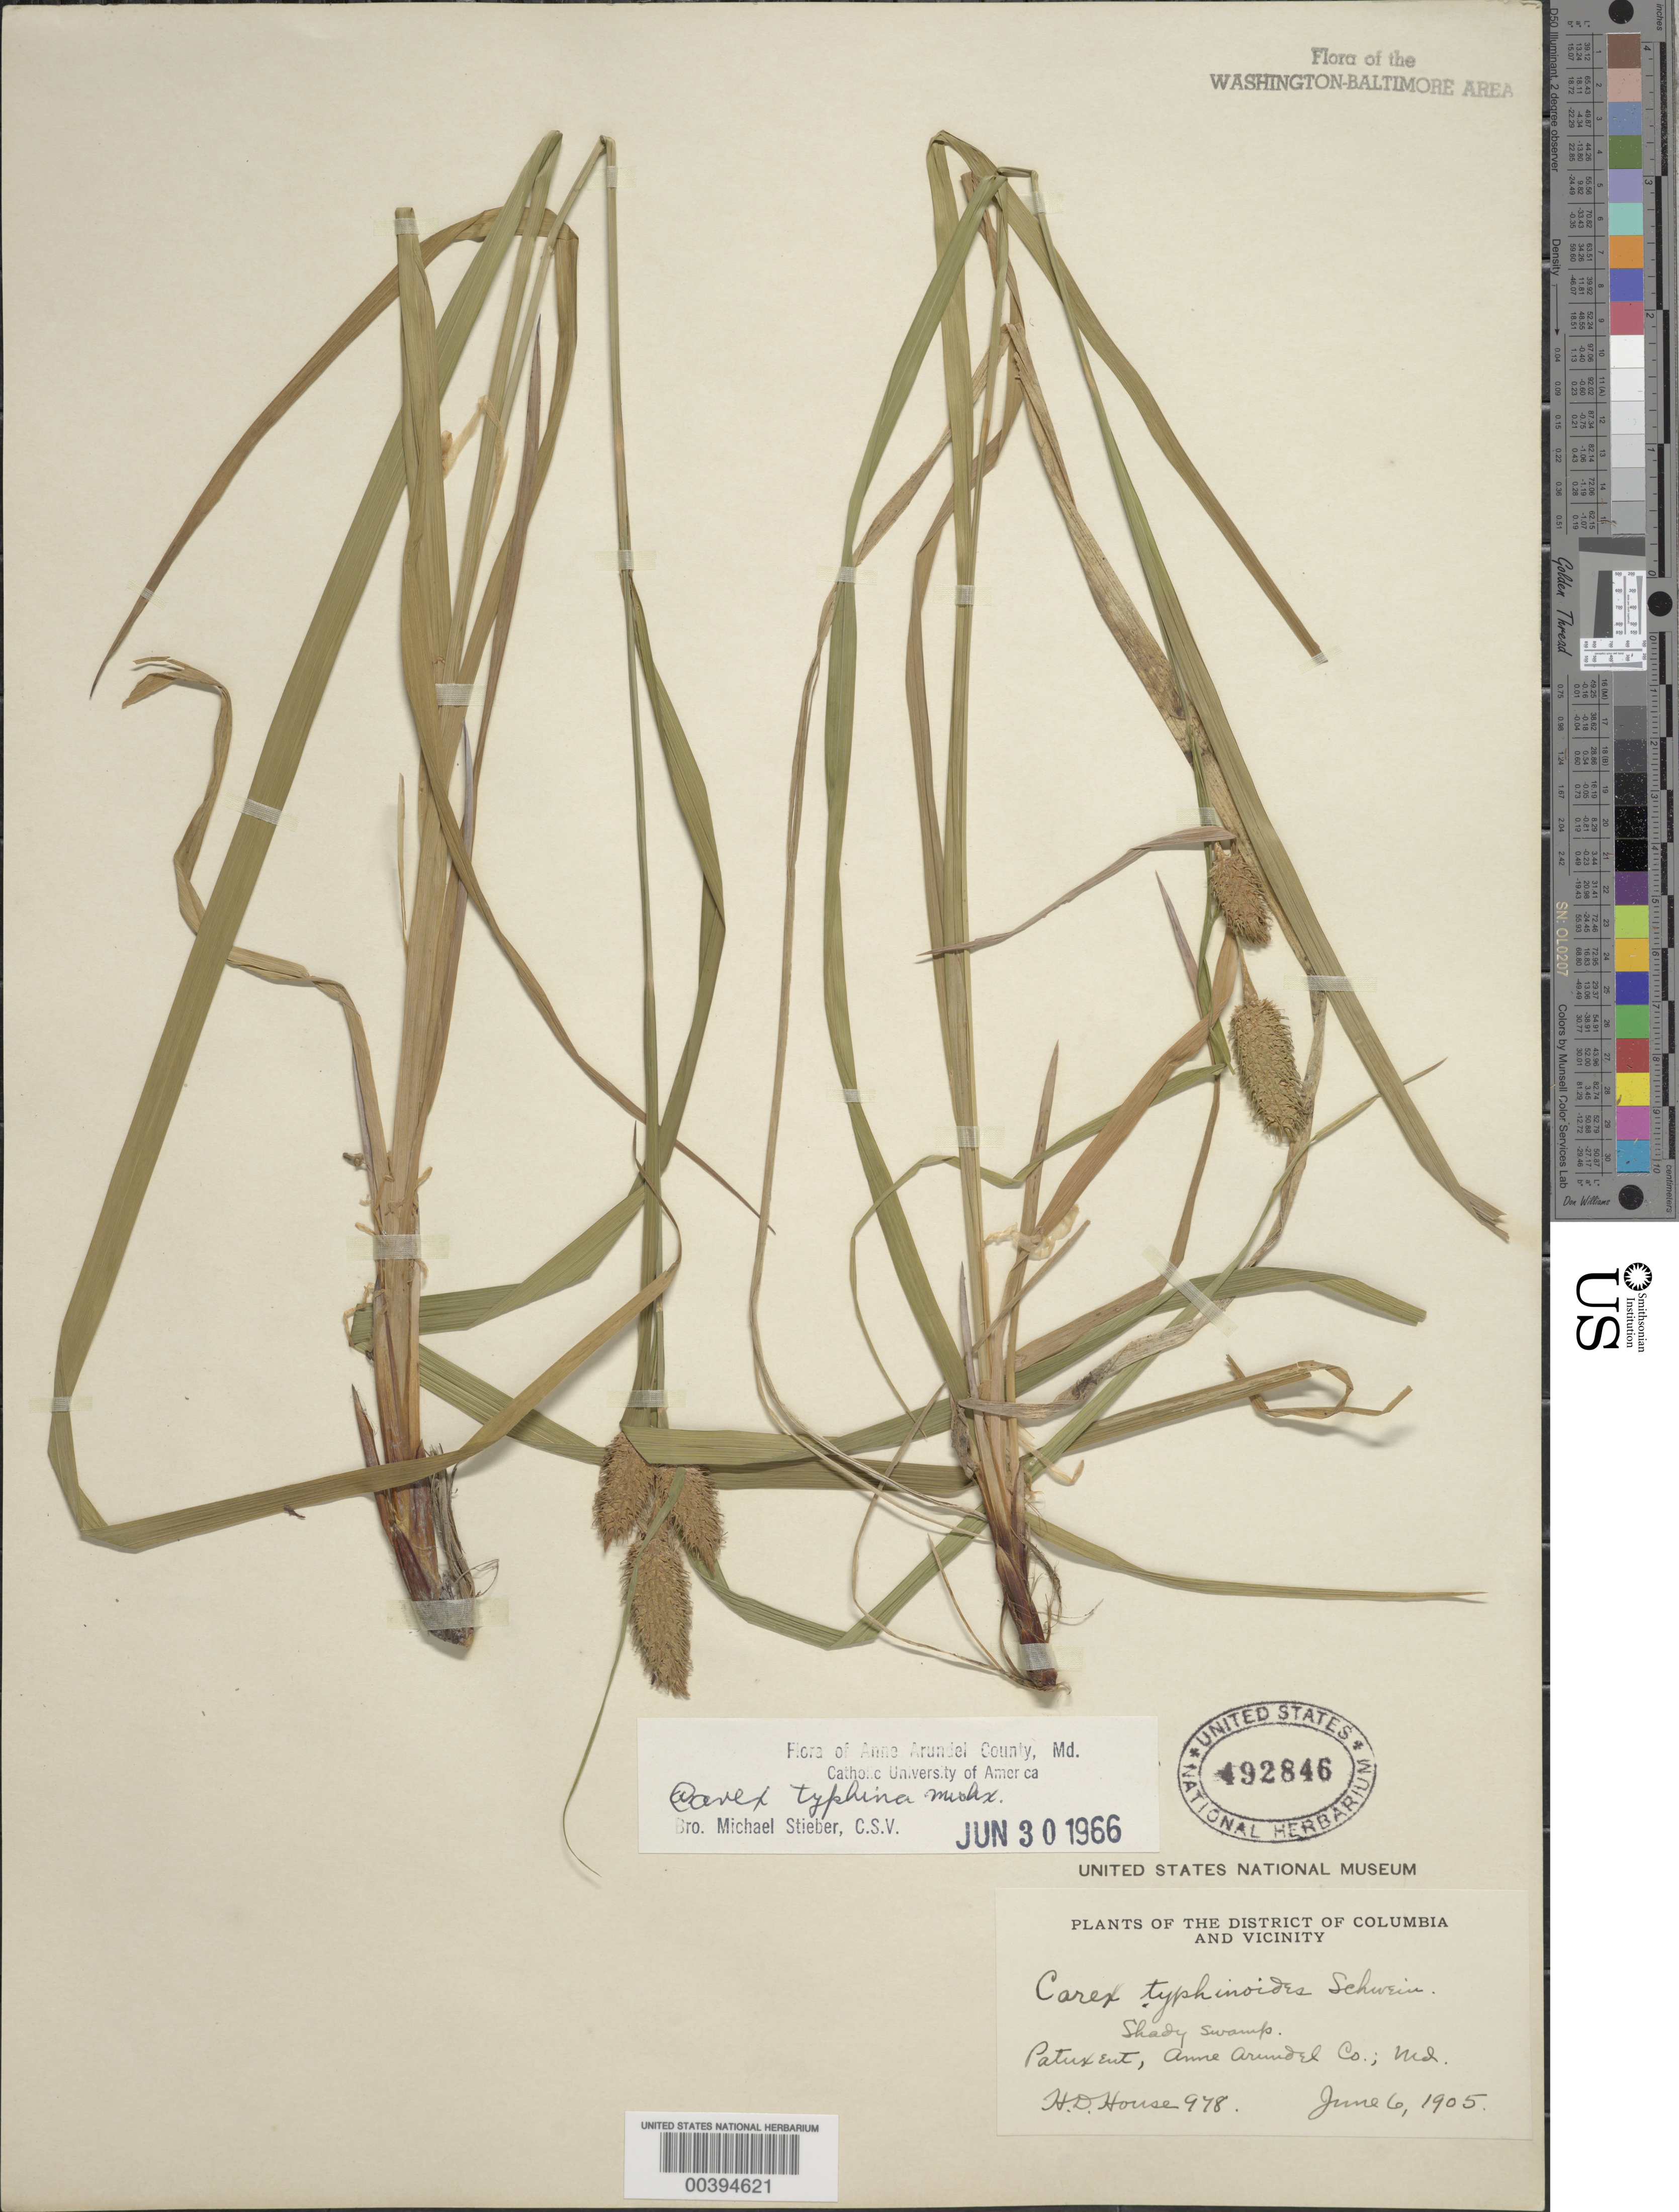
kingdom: Plantae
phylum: Tracheophyta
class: Liliopsida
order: Poales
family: Cyperaceae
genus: Carex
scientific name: Carex typhina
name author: Michx.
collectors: H. D. House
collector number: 978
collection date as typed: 06 Jun 1905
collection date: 1905-06-06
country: United States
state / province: Maryland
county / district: Anne Arundel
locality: Patuxent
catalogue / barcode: US 492846